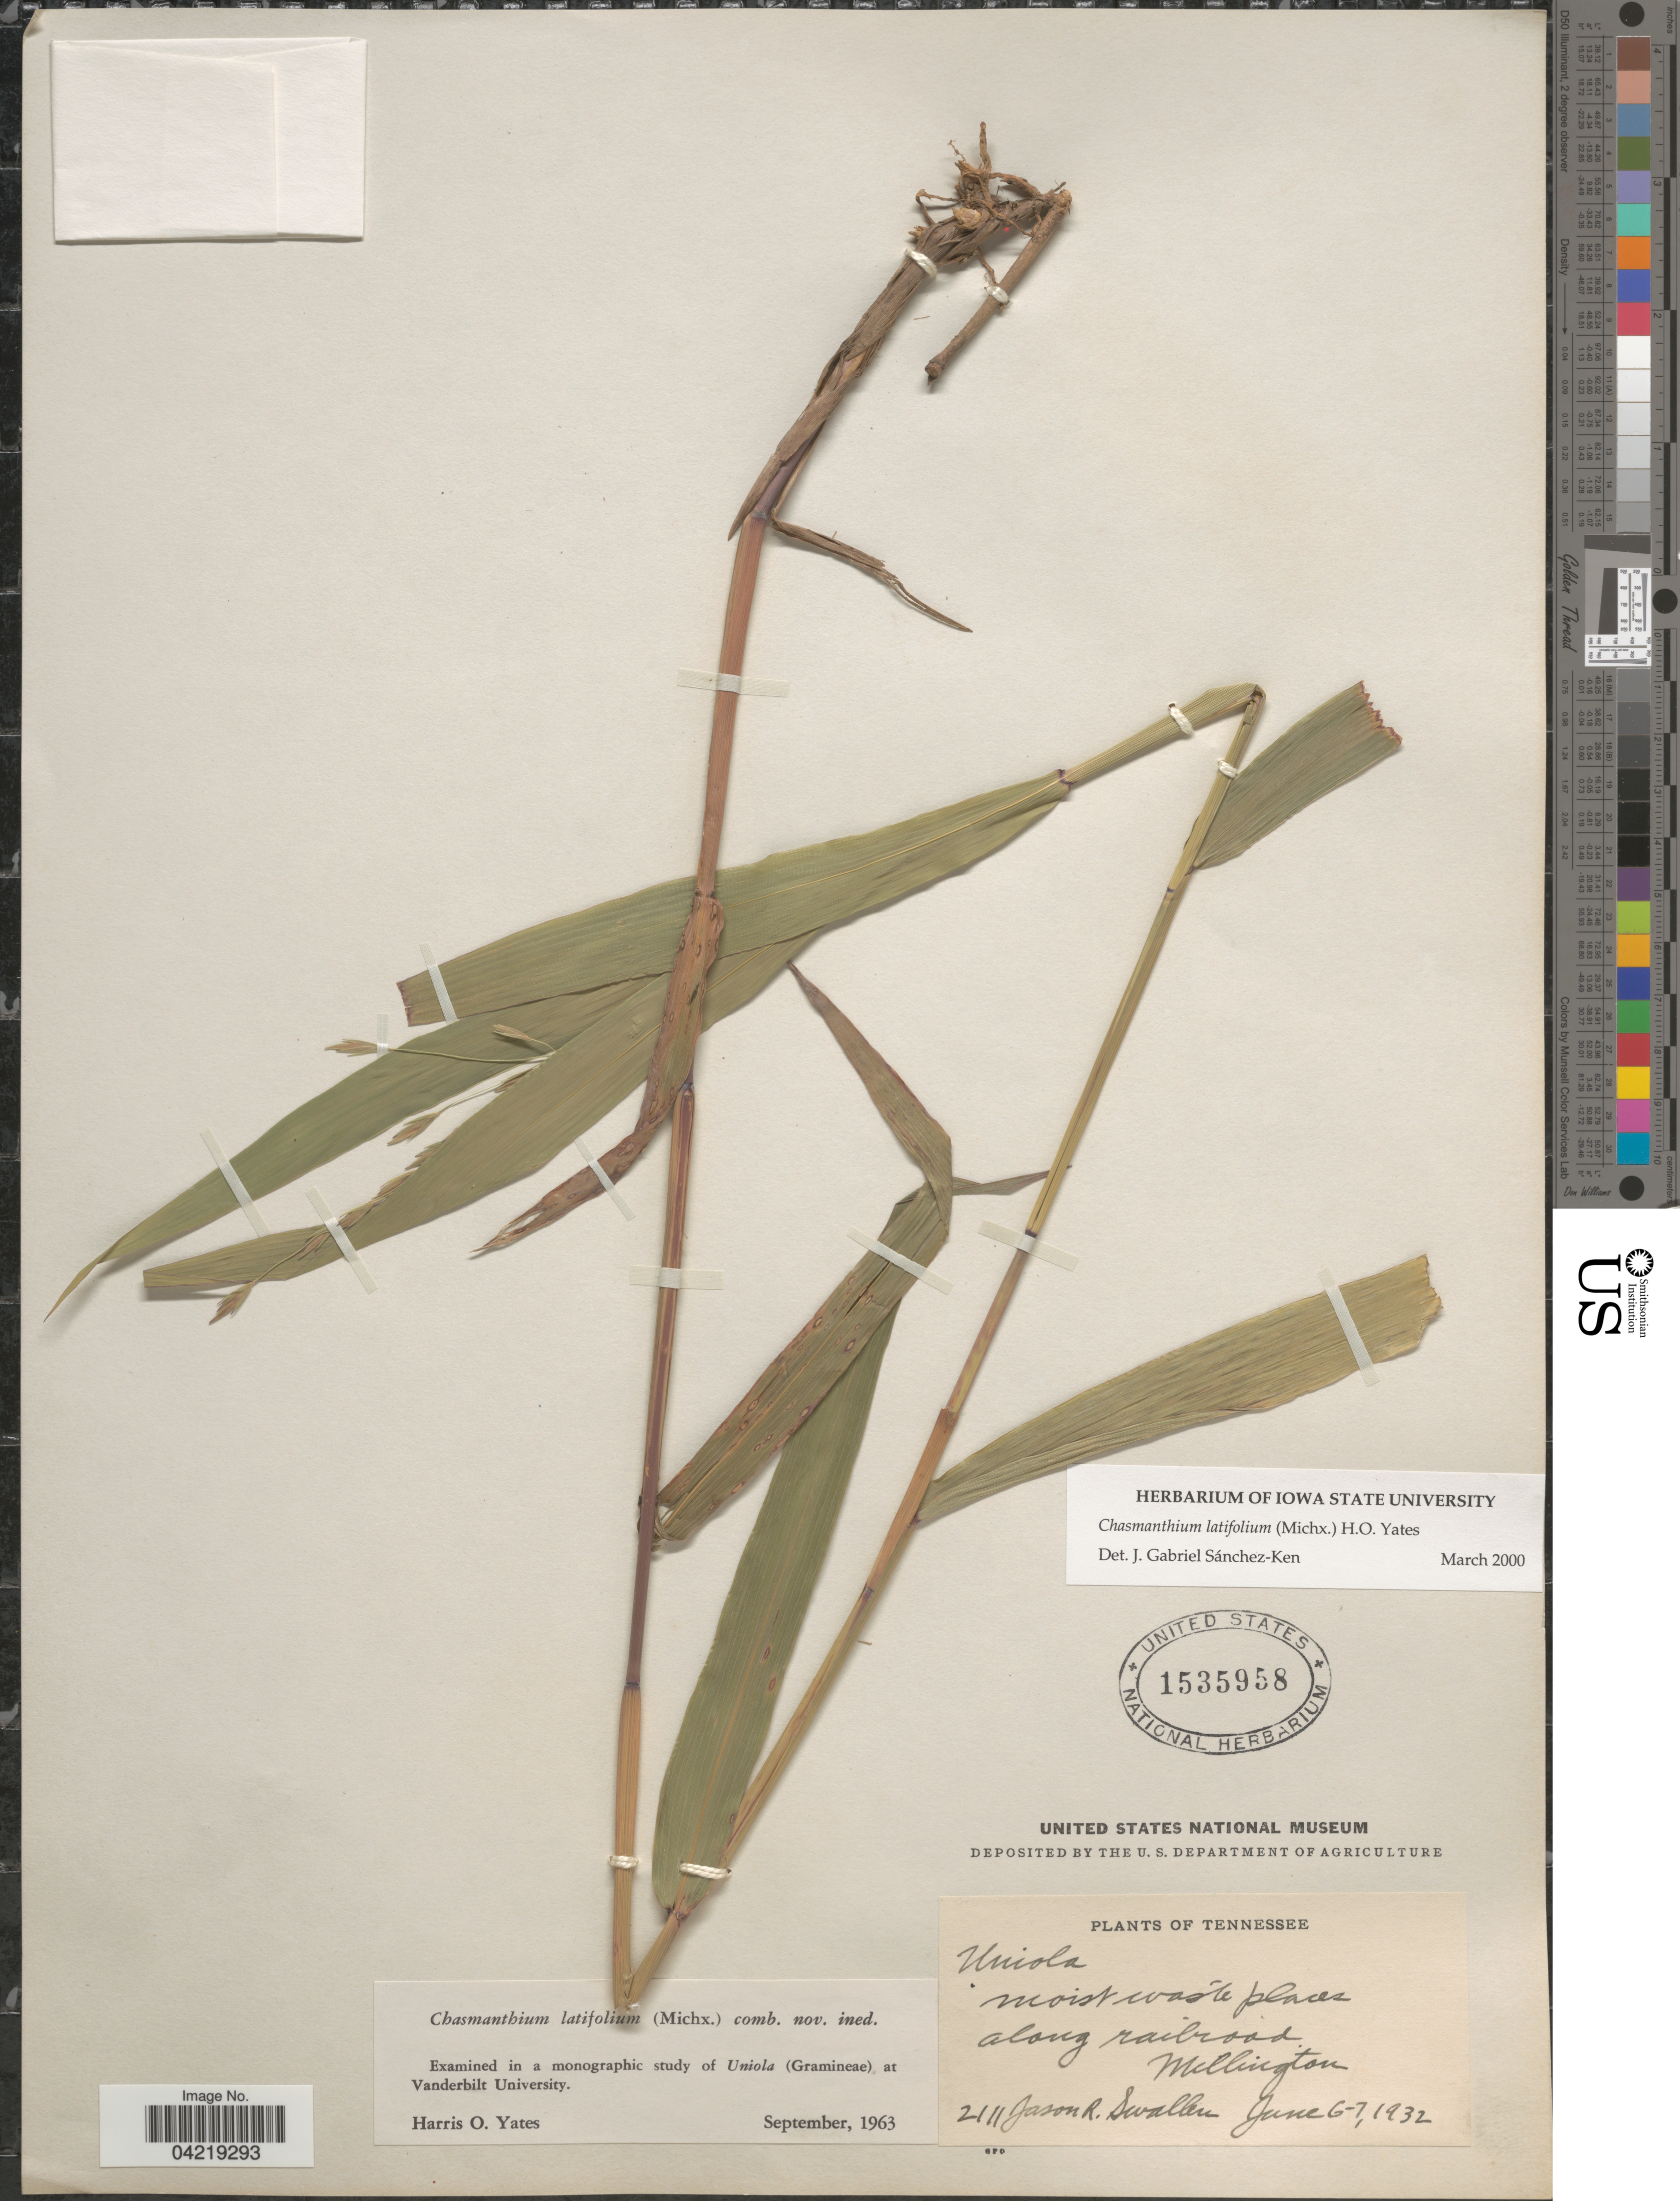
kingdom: Plantae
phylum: Tracheophyta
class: Liliopsida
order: Poales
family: Poaceae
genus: Chasmanthium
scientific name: Chasmanthium latifolium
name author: (Michx.) H.O. Yates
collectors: J. R. Swallen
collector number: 2111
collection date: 1932-06-06/1932-06-07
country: United States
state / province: Tennessee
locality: Along railroad. Wellington.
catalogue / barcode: US 1535958